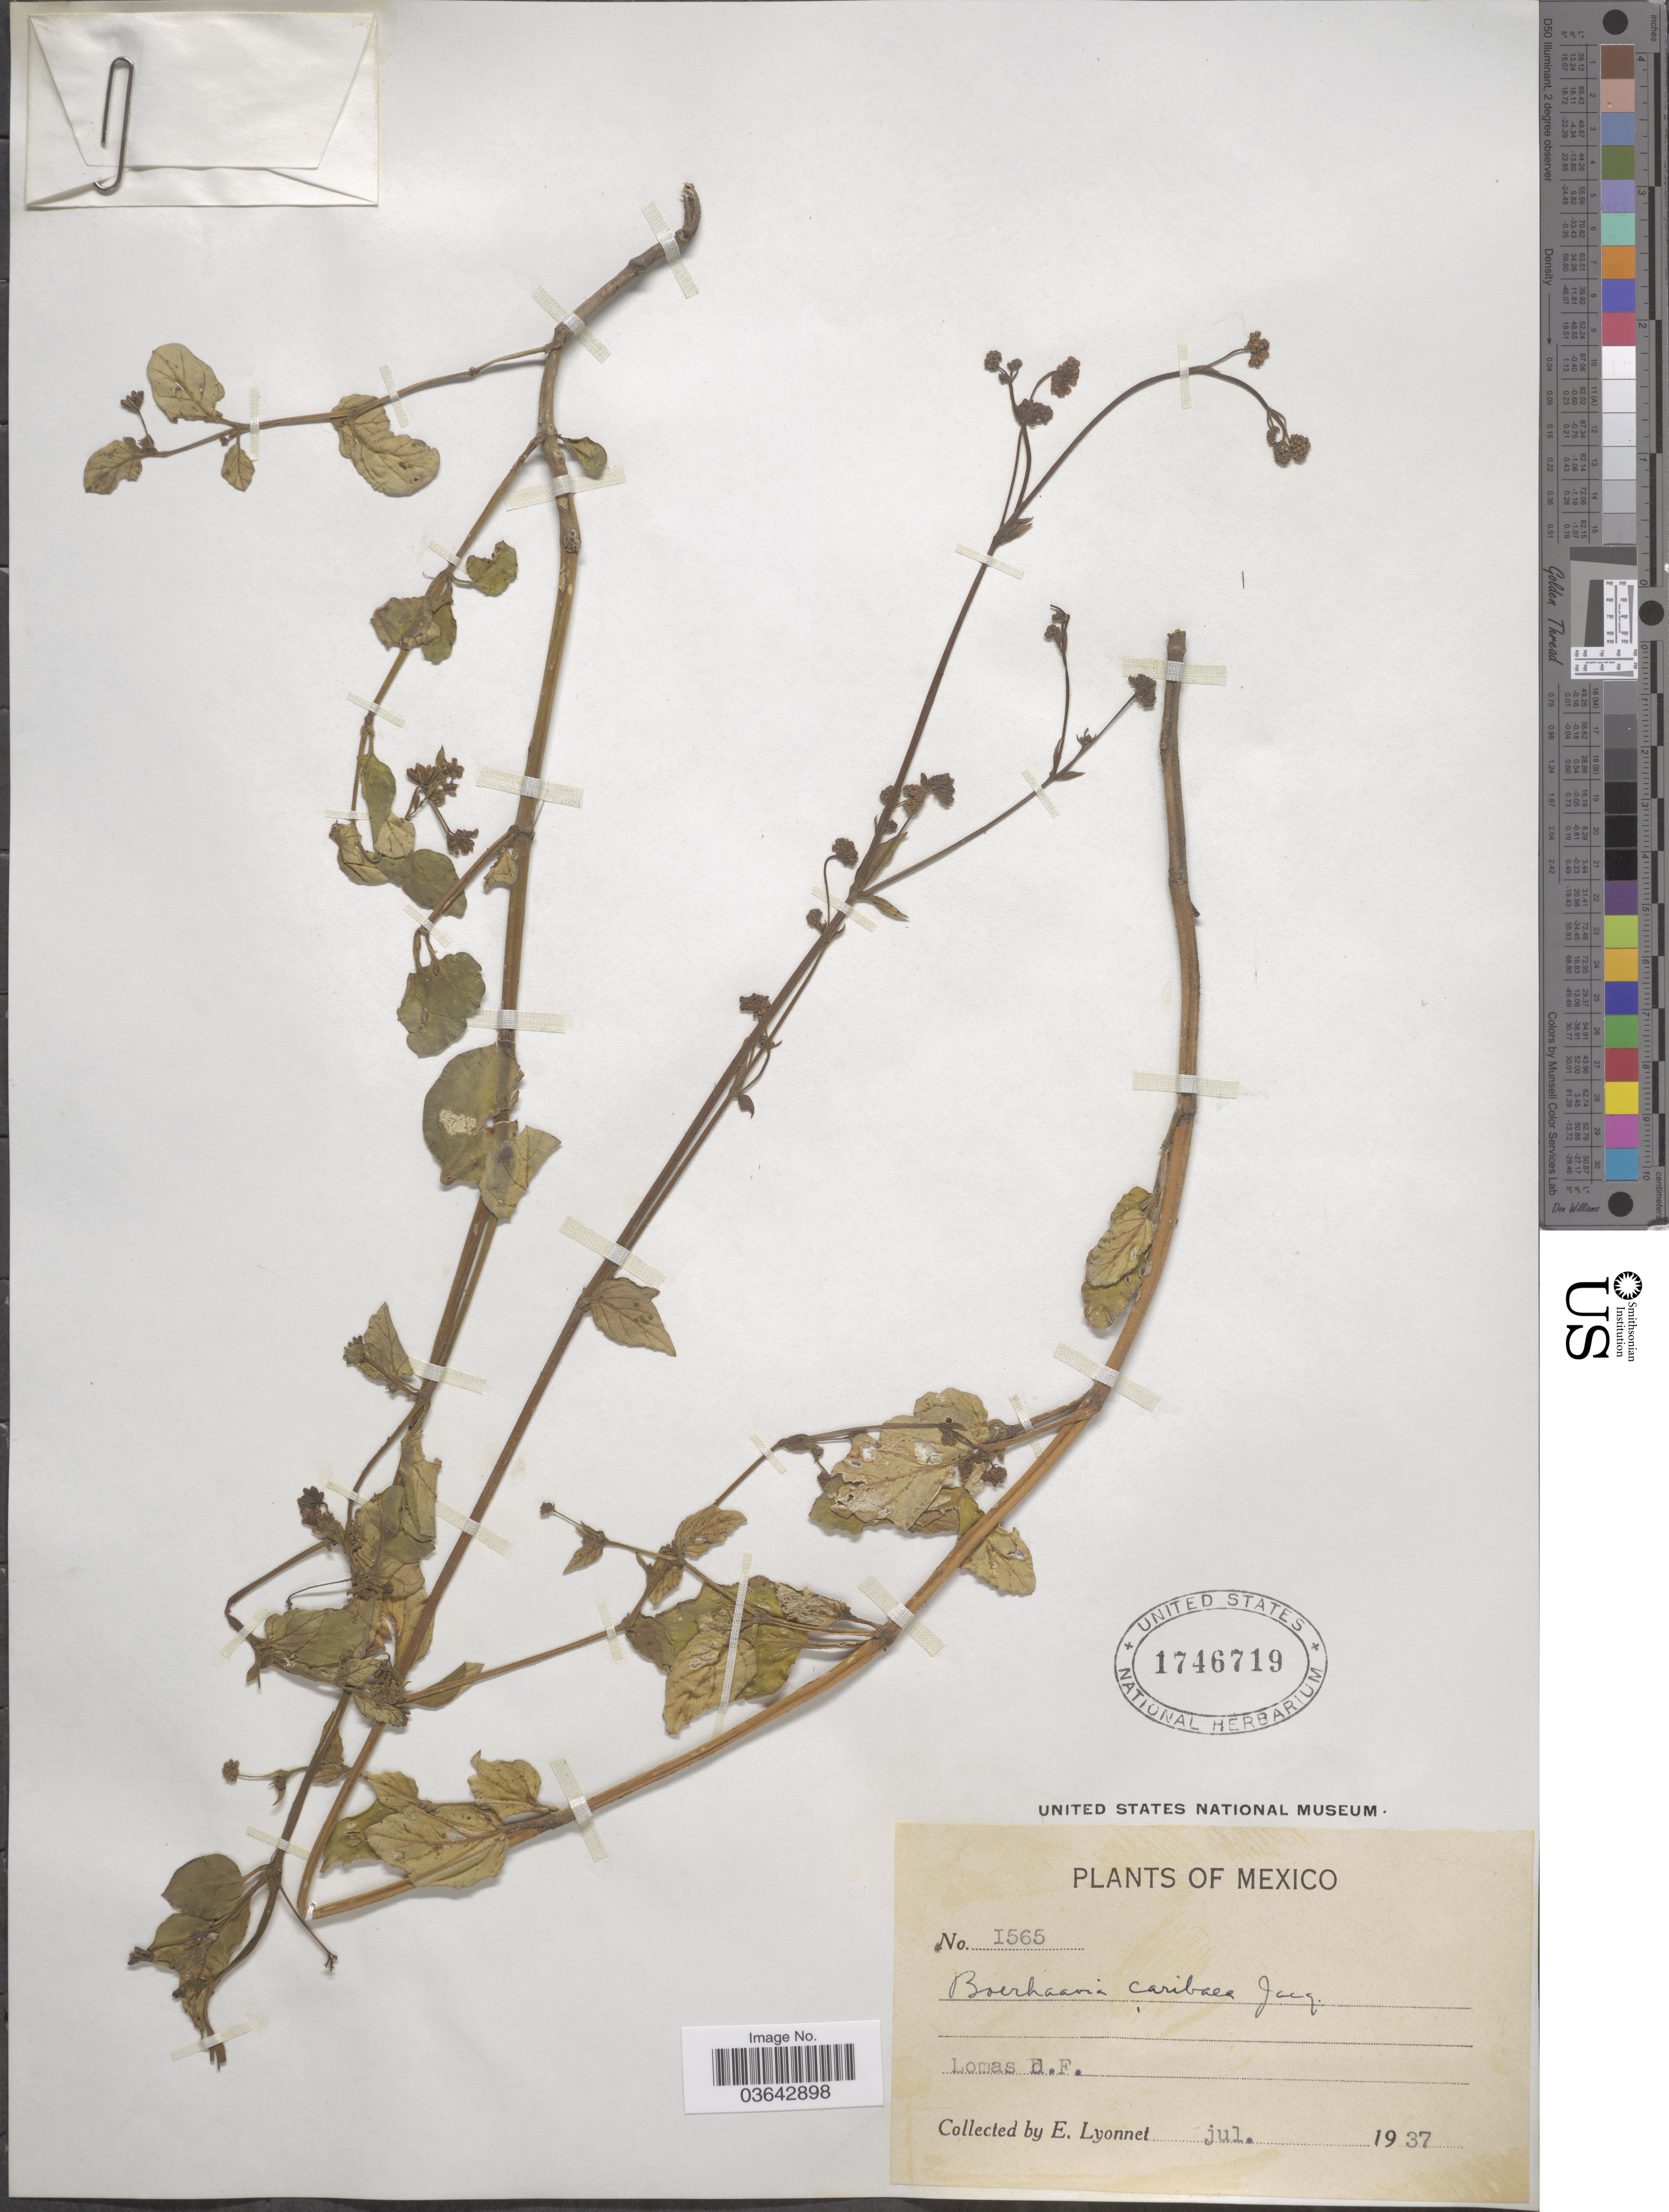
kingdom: Plantae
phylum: Tracheophyta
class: Magnoliopsida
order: Caryophyllales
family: Nyctaginaceae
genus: Boerhavia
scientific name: Boerhavia caribaea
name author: Jacq.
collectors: E. Lyonnet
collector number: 1565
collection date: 1937-07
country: Mexico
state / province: Distrito Federal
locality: Lomas, D.F.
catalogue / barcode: US 1746719